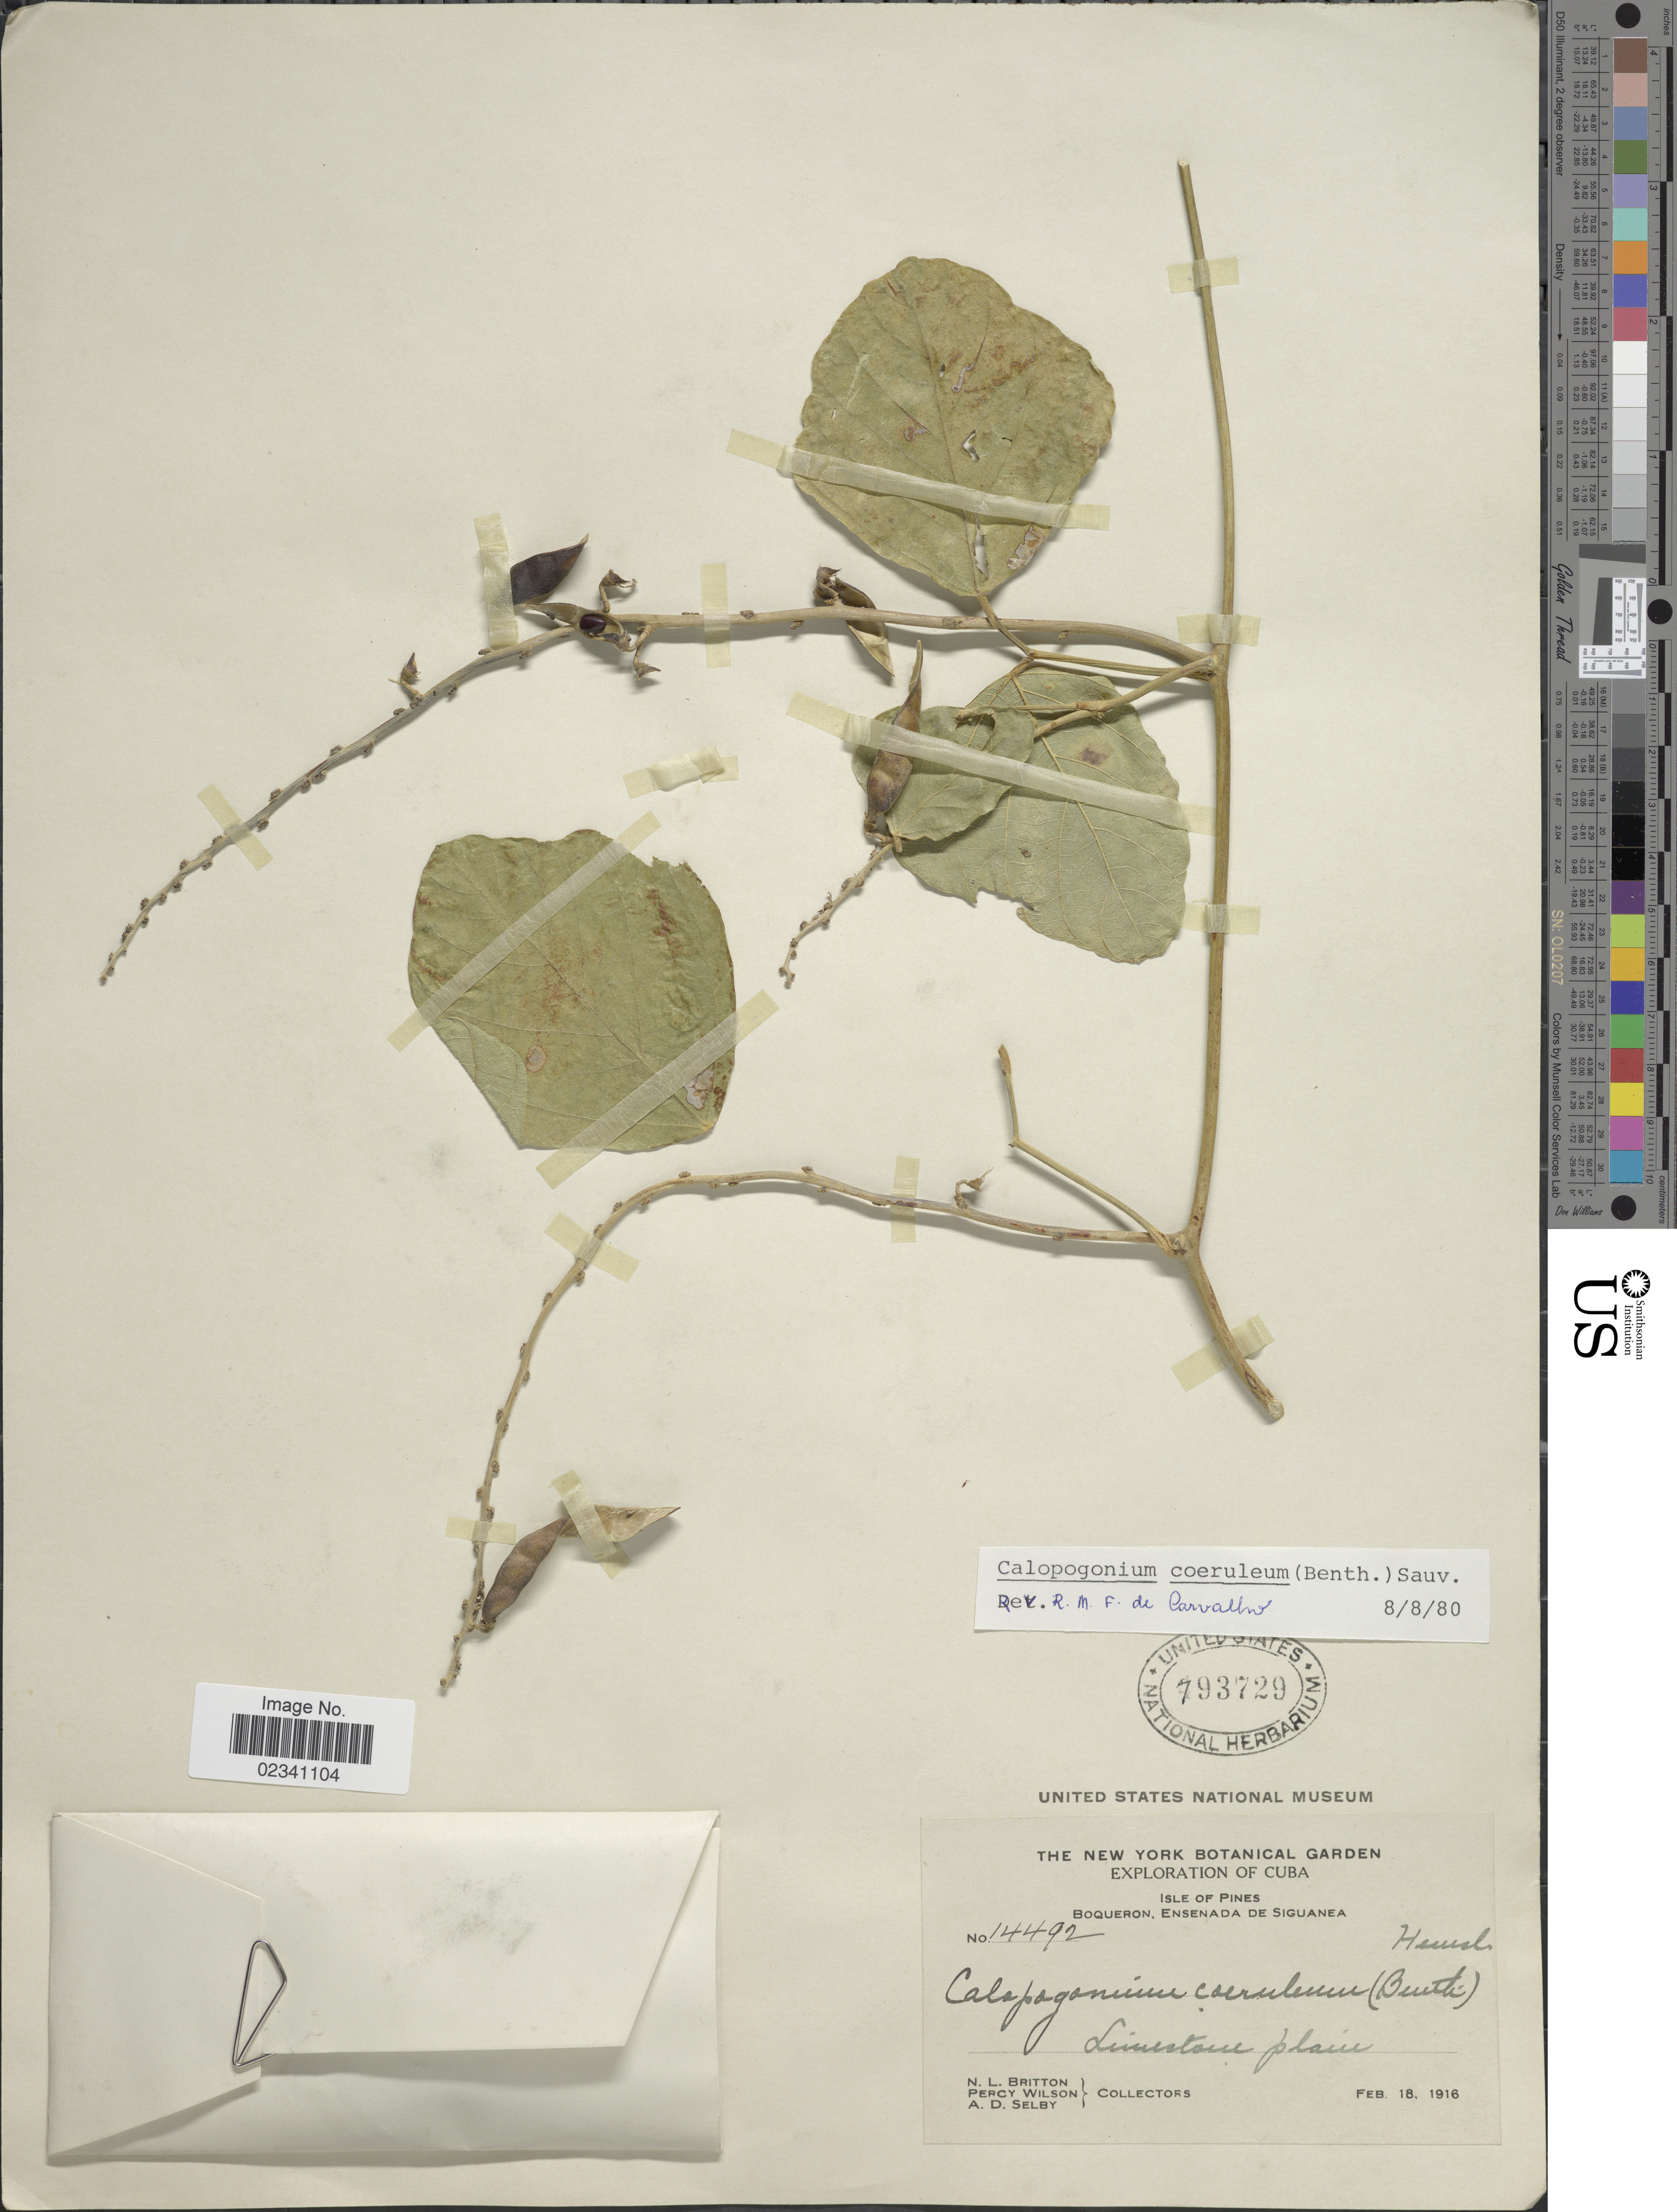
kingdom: Plantae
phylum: Tracheophyta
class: Magnoliopsida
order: Fabales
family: Fabaceae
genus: Calopogonium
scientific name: Calopogonium caeruleum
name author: (Benth.) C. Wright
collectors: N. Britton, P. Wilson & A. Selby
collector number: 14492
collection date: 1916-02-18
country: Cuba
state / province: Isla de la Juventud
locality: Isle of Pines, Boqueron, Ensenada de Siguanea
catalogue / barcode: US 793729